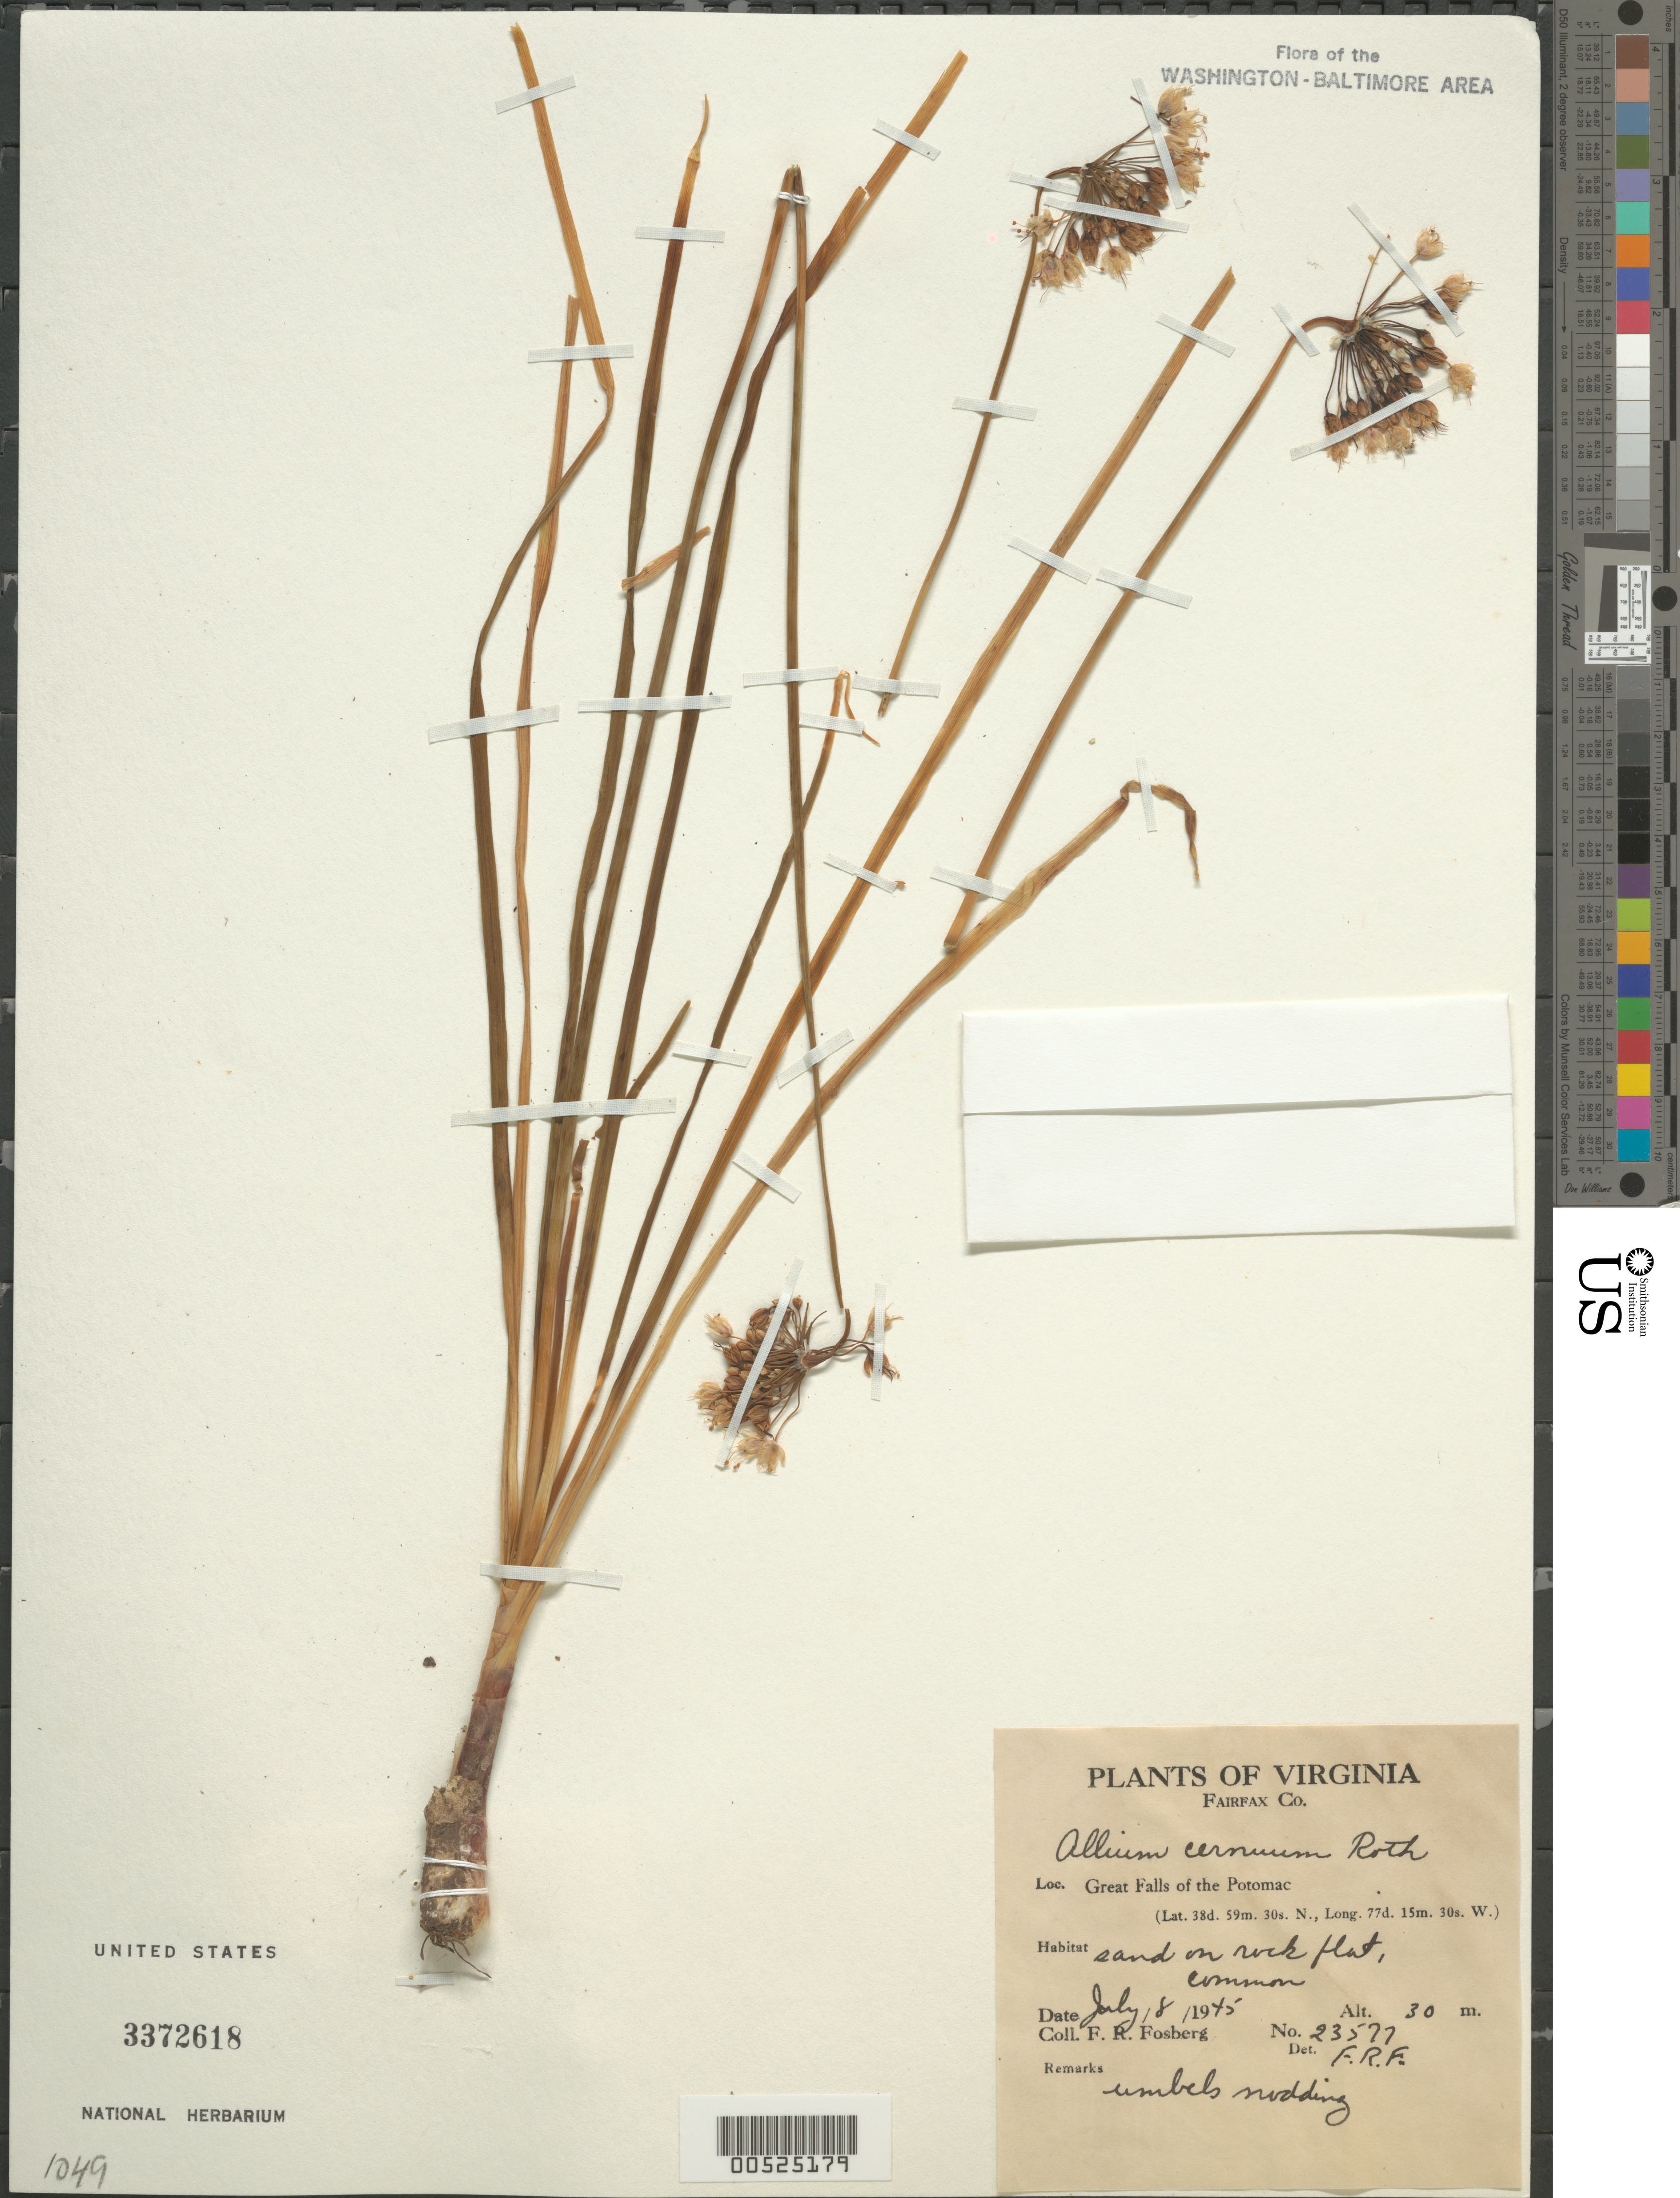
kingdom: Plantae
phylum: Tracheophyta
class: Liliopsida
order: Asparagales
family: Amaryllidaceae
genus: Allium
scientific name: Allium cernuum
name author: Roth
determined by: Fosberg, F. R.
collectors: F. R. Fosberg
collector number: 23577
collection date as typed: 08 Jul 1945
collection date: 1945-07-08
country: United States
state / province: Virginia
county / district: Fairfax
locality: Great Falls of the Potomac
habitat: Sand on rock flat, common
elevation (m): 30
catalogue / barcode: US 3372618